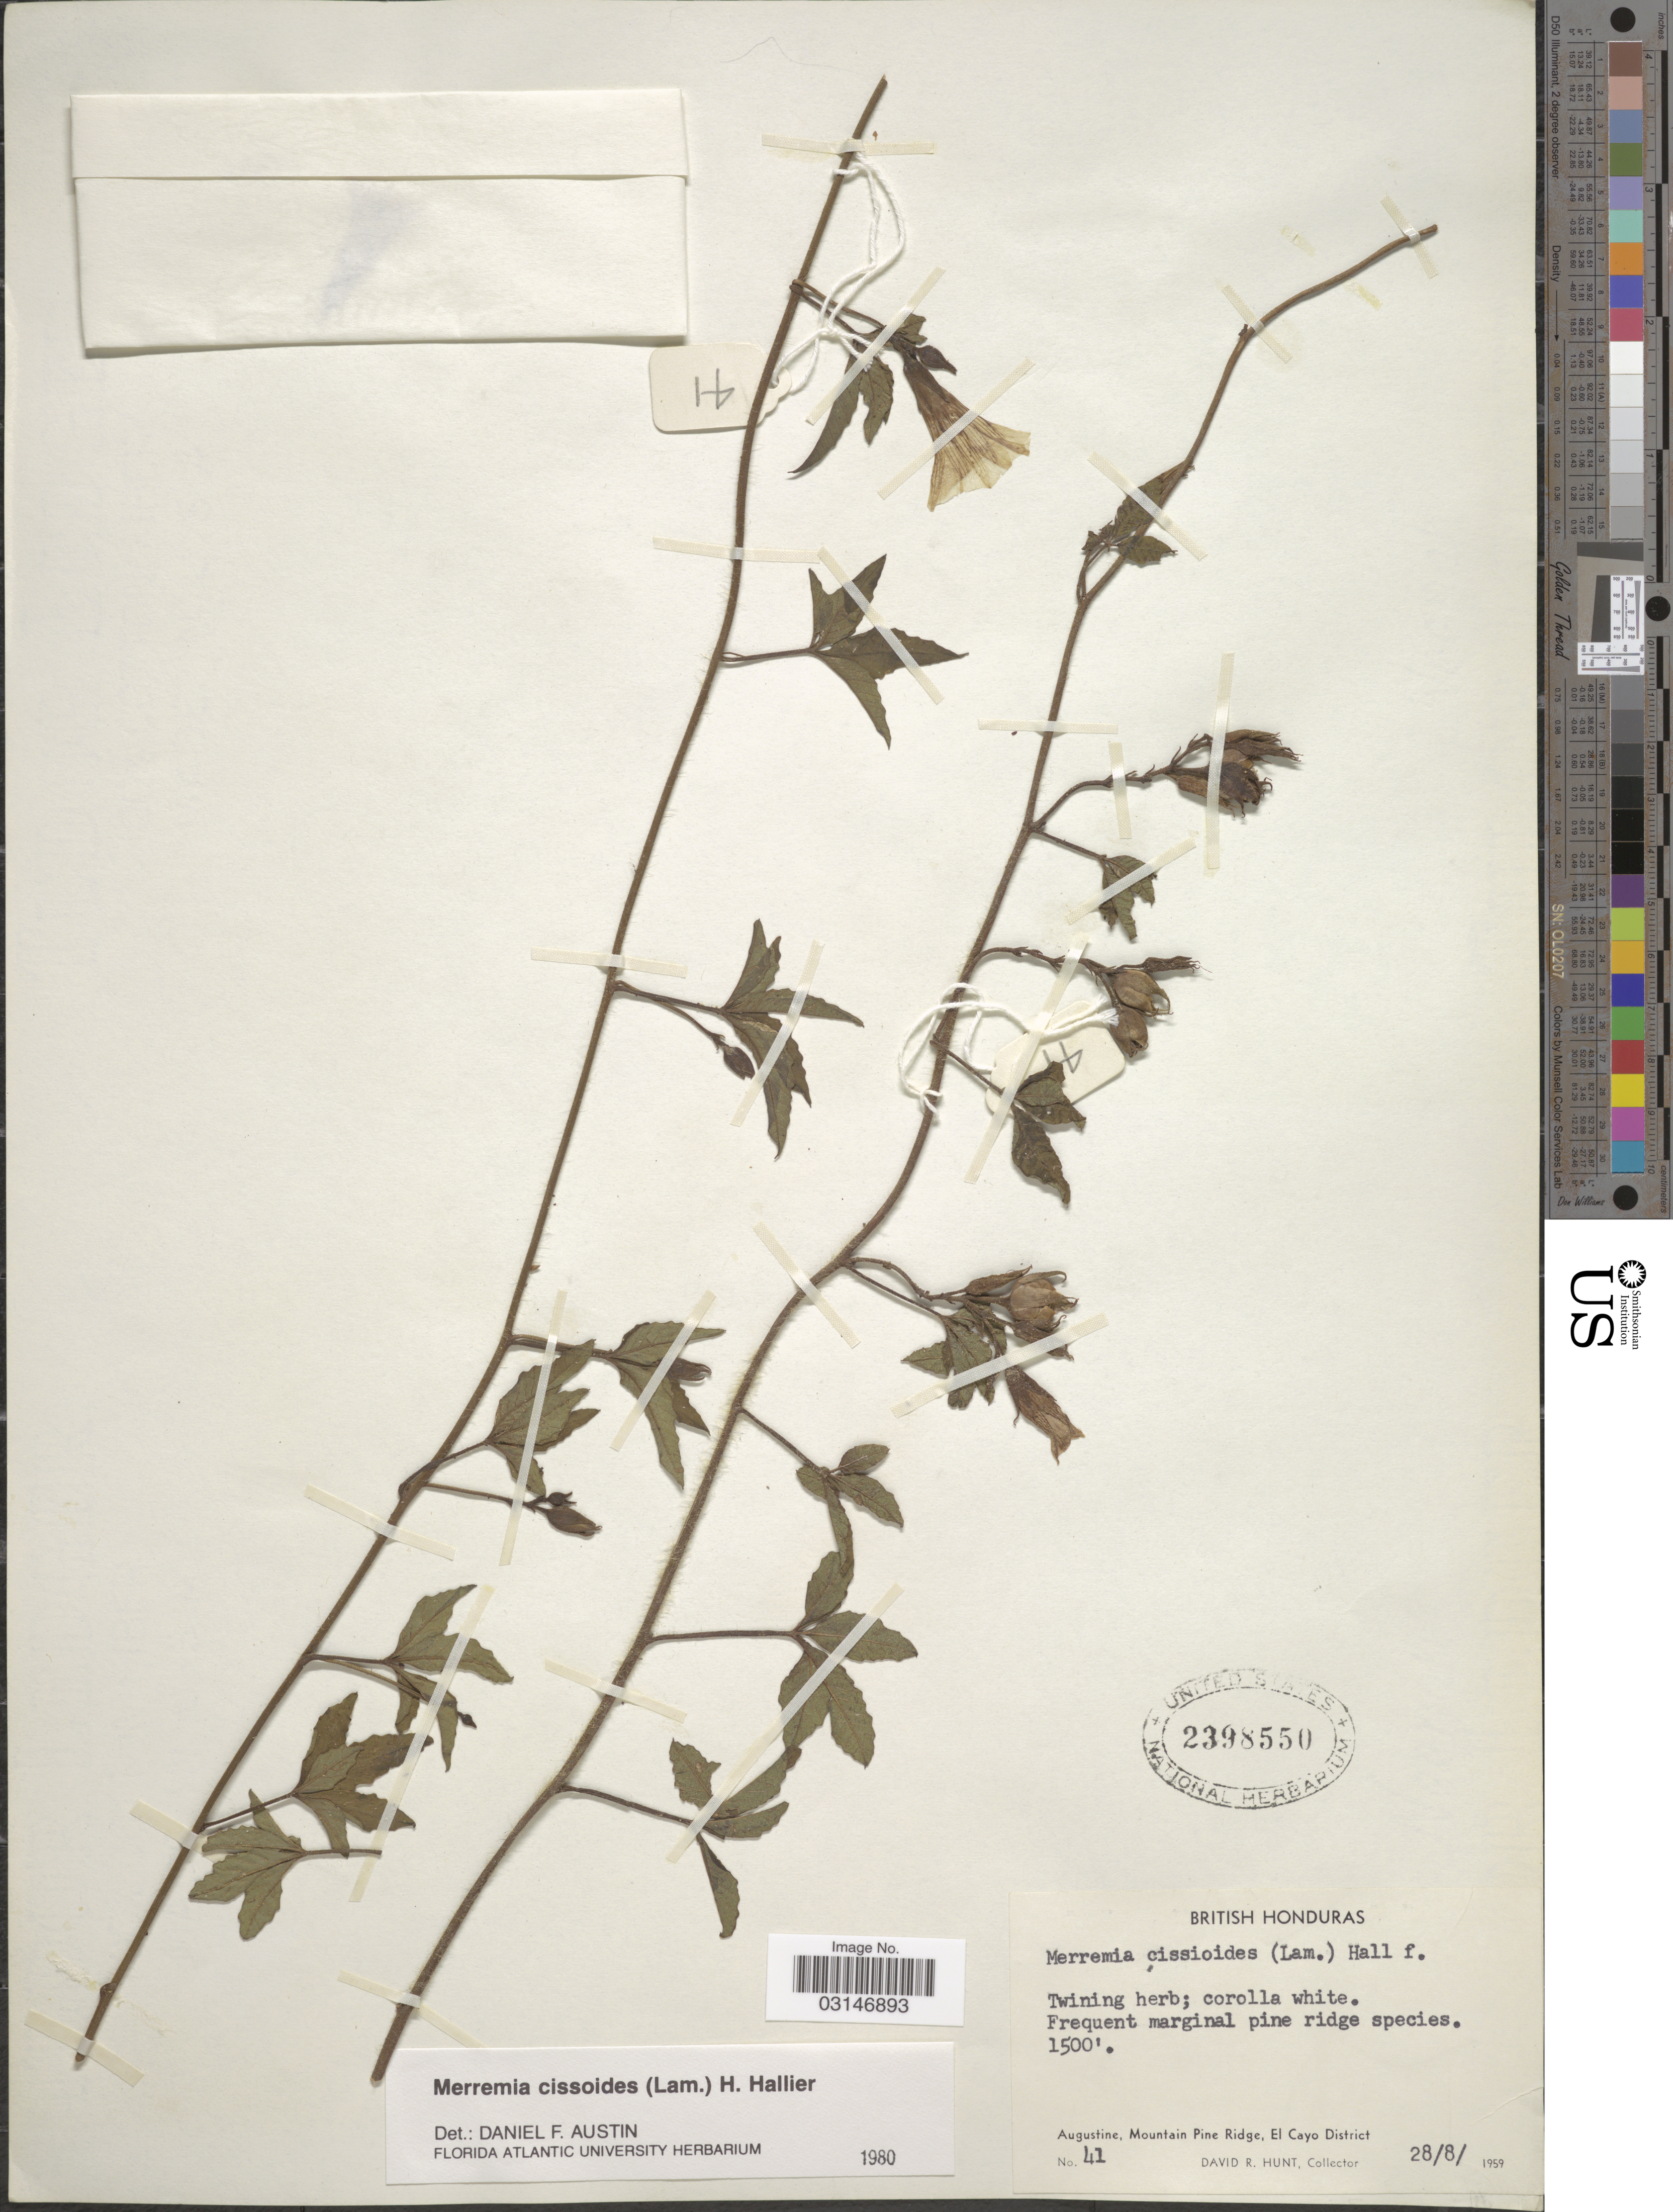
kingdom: Plantae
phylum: Tracheophyta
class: Magnoliopsida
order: Solanales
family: Convolvulaceae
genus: Distimake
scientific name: Distimake cissoides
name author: (Lam.) A. R. Simões & Staples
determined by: Strong, Mark T., (BOT), Smithsonian Institution - National Museum of Natural History (UNITED STATES)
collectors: D. Hunt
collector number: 41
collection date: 1959-08-28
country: Belize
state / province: Cayo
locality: British Honduras, Augustine, Mountain Pine Ridge, El Cayo District.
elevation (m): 457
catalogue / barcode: US 2398550